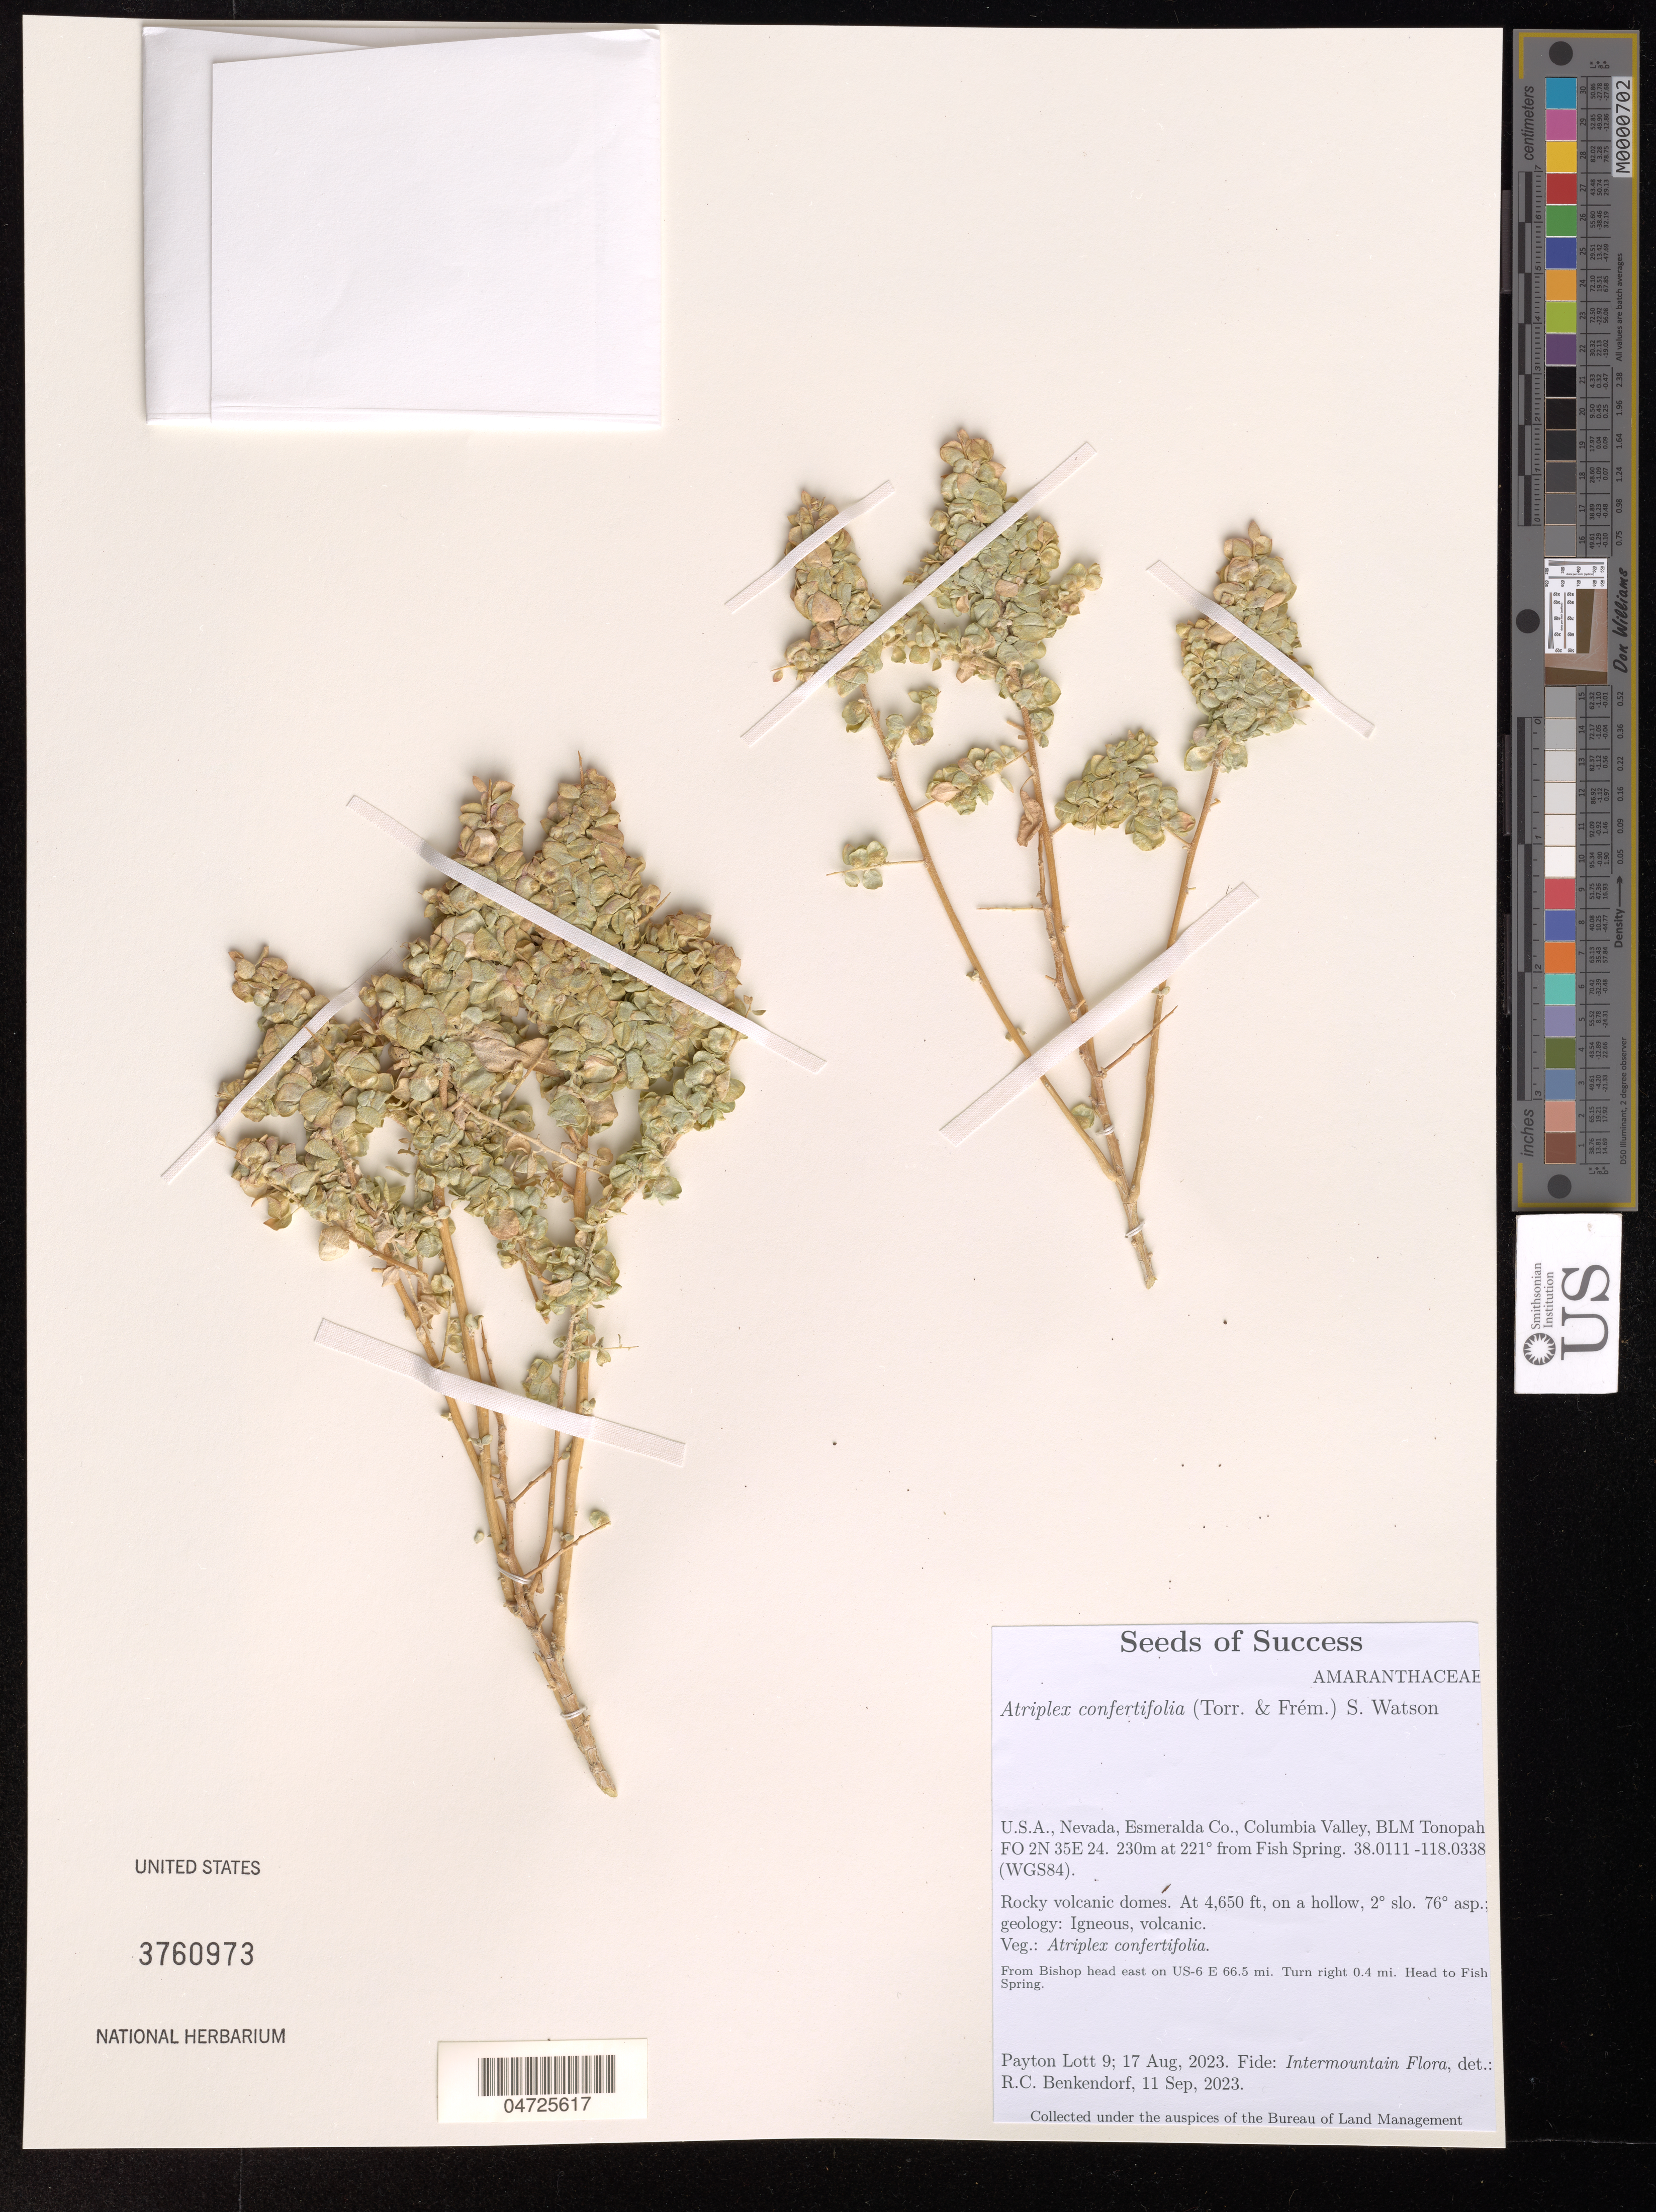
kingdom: Plantae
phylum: Tracheophyta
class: Magnoliopsida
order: Caryophyllales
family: Amaranthaceae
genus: Atriplex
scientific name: Atriplex confertifolia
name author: (Torr. & Frém.) S. Watson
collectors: P. Lott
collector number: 9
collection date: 2023-08-17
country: United States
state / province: Nevada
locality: Esmeralda Co., Columbia Valley, BLM Tonopah FO 2N 35E 24. 230m at 221º from Fish Spring. (WGS84). From Bishop head east on US-6 E 66.5 mi. Turn right 0.4 mi. Head to Fish Spring.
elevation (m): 1417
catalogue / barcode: US 3760973